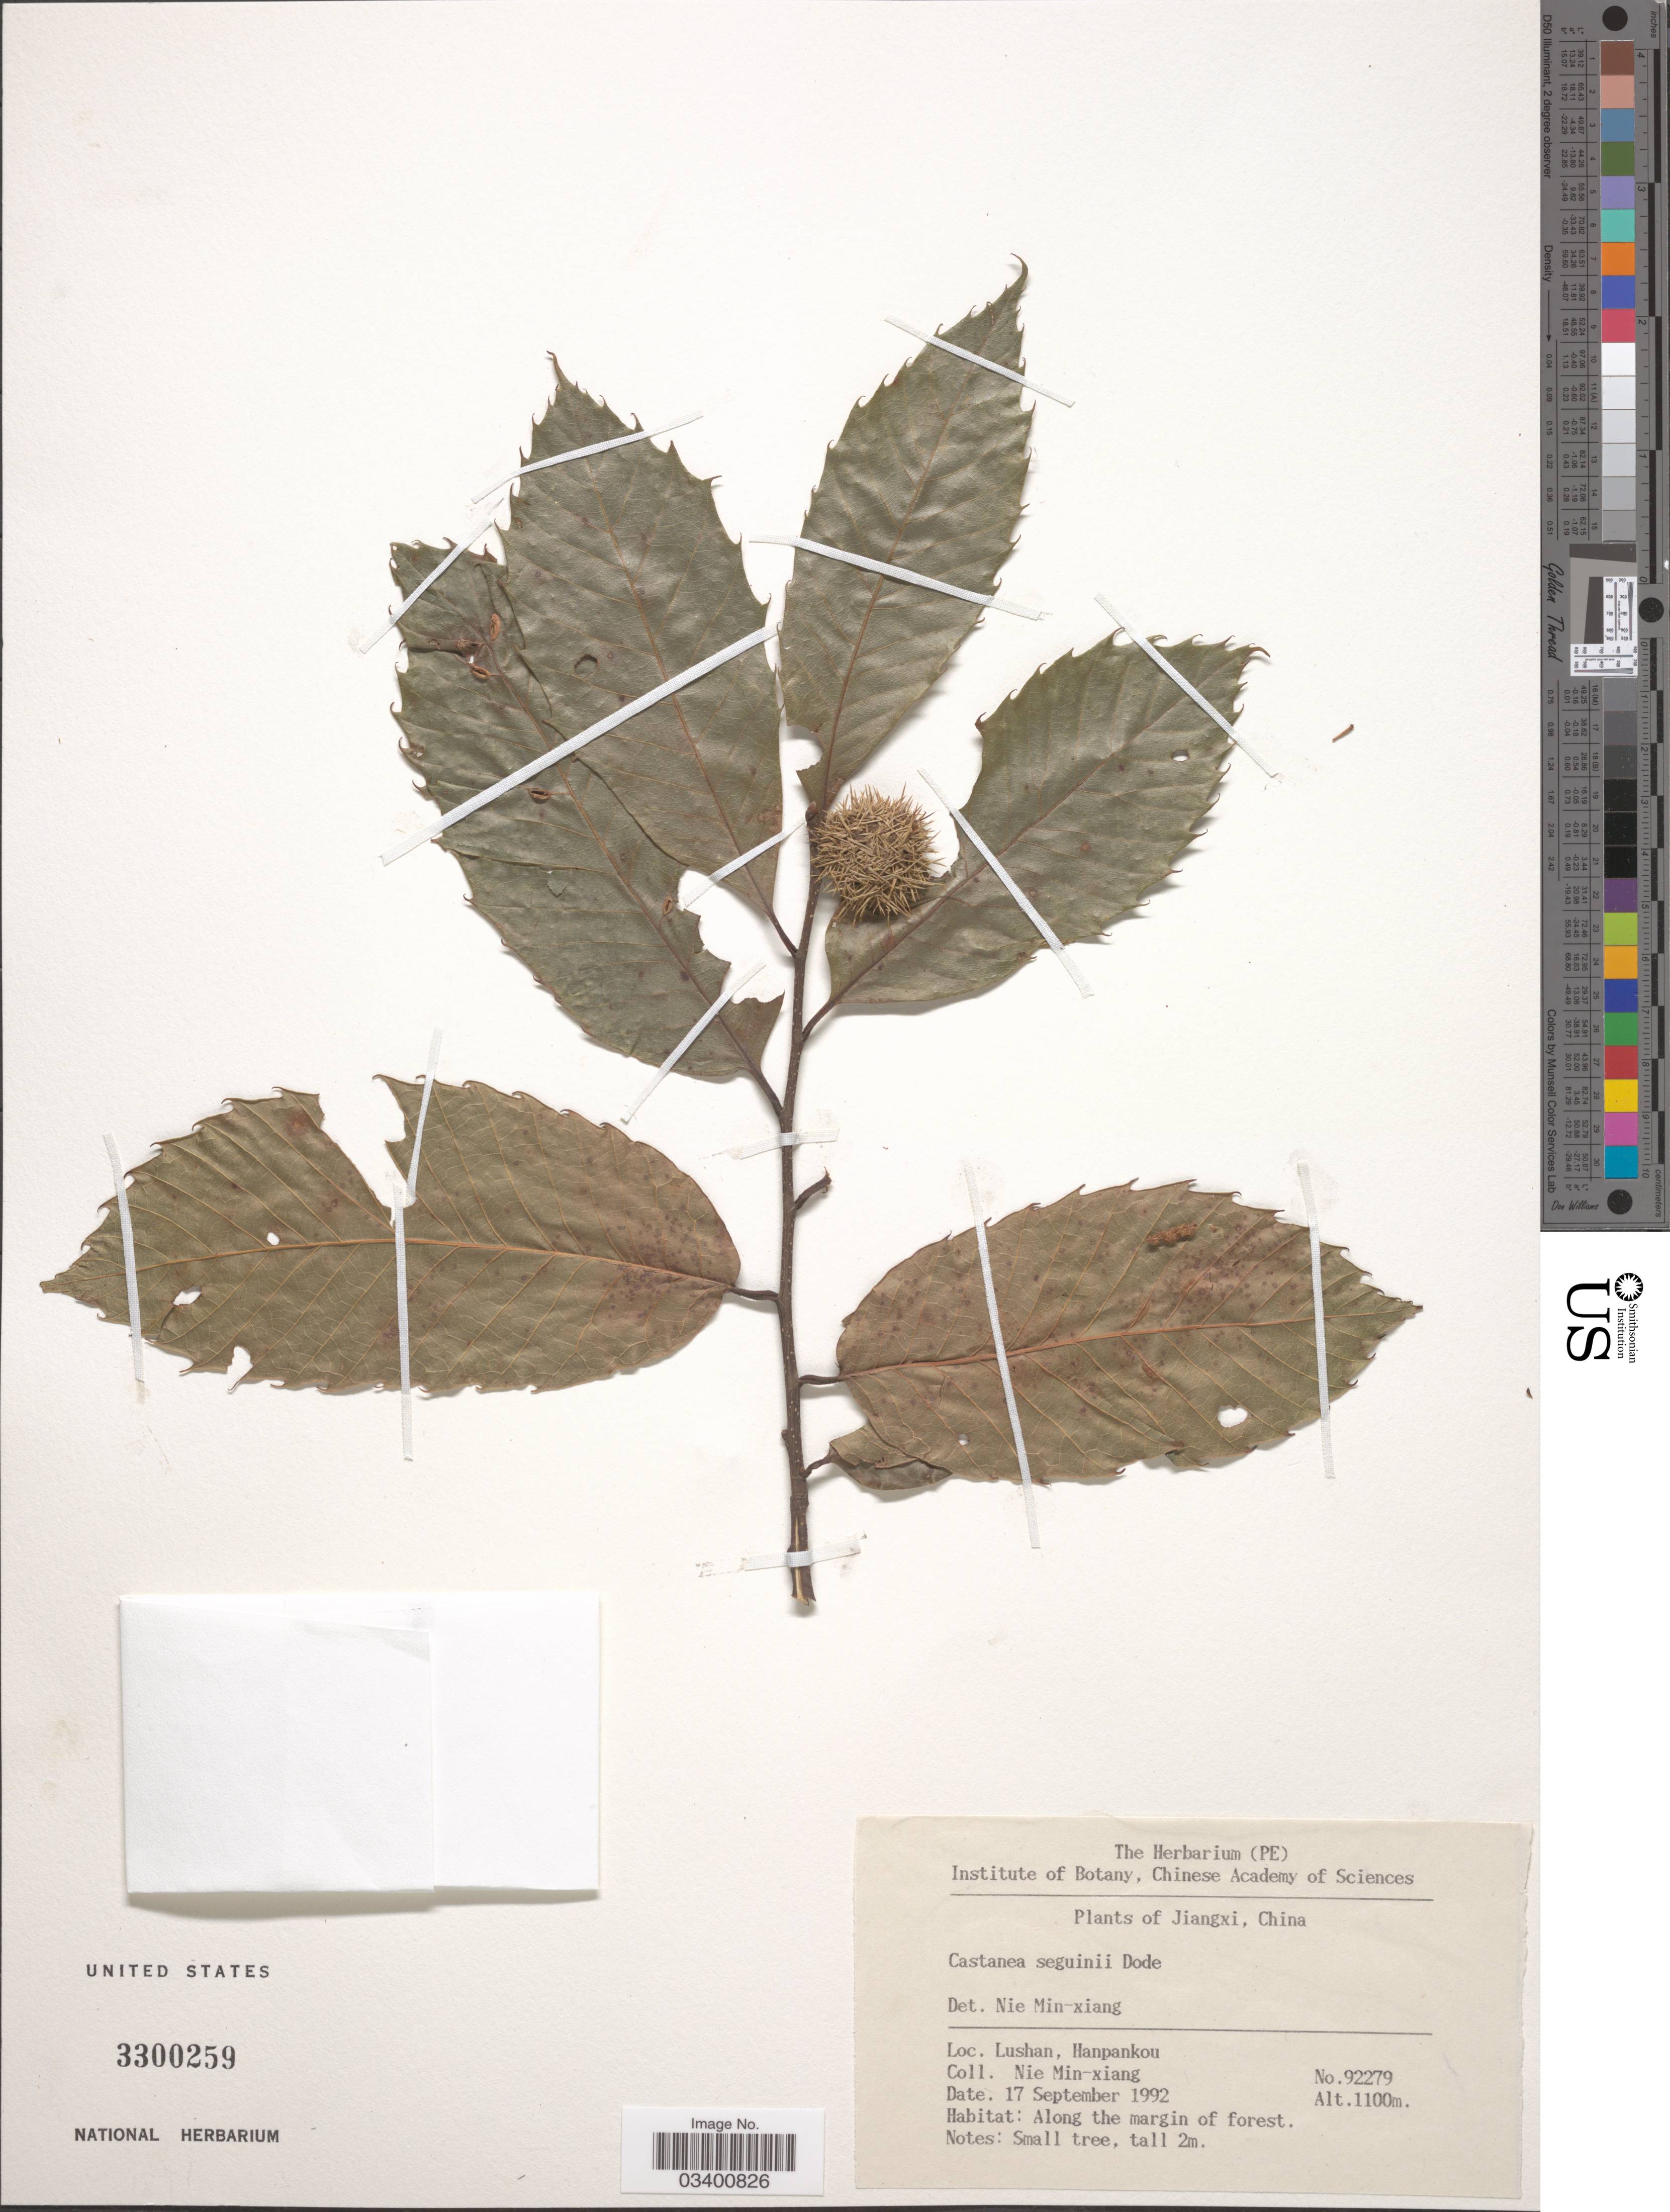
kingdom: Plantae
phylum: Tracheophyta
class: Magnoliopsida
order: Fagales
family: Fagaceae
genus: Castanea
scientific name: Castanea seguinii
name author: Dode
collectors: M. Nie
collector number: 92279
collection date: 1992-09-17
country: China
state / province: Jiangxi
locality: Lushan, Hanpankou.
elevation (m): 1100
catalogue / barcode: US 3300259